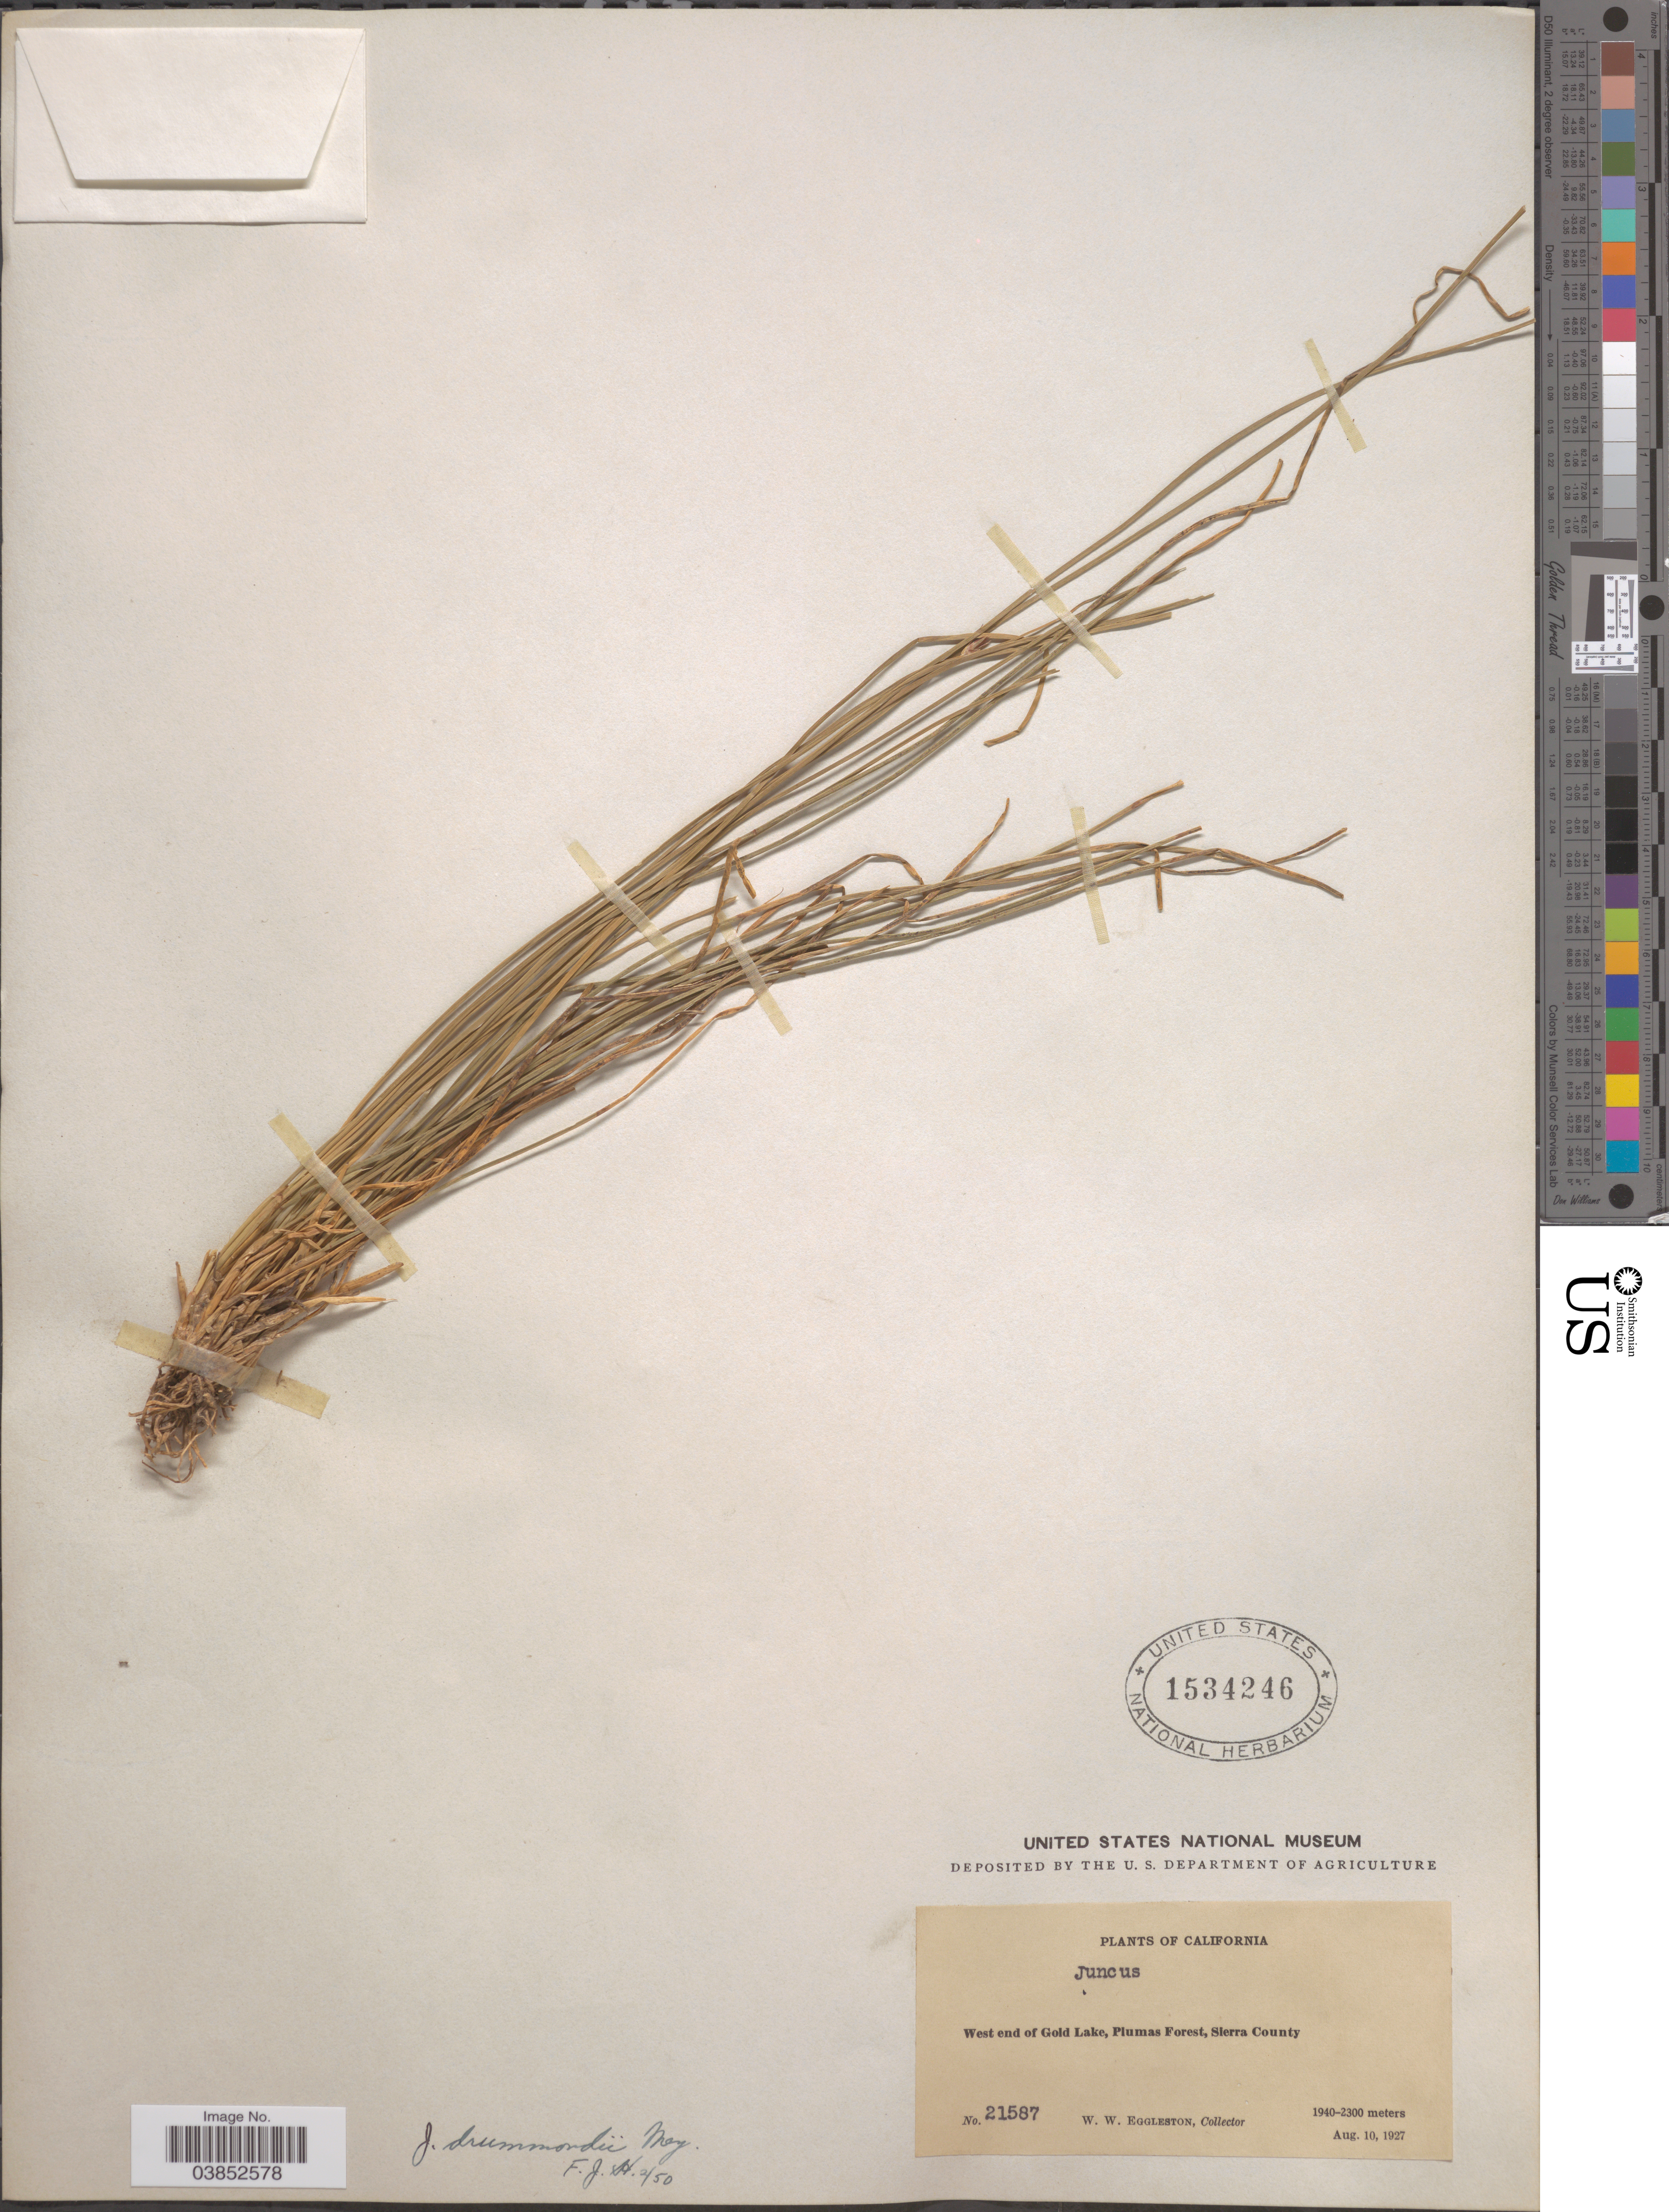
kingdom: Plantae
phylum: Tracheophyta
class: Liliopsida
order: Poales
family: Juncaceae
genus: Juncus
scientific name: Juncus drummondii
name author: E. Mey.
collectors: W. W. Eggleston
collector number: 21587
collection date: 1927-08-10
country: United States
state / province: California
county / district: Sierra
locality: West end of Gold Lake, Plumas Forest, Sierra County.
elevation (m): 1940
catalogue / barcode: US 1534246